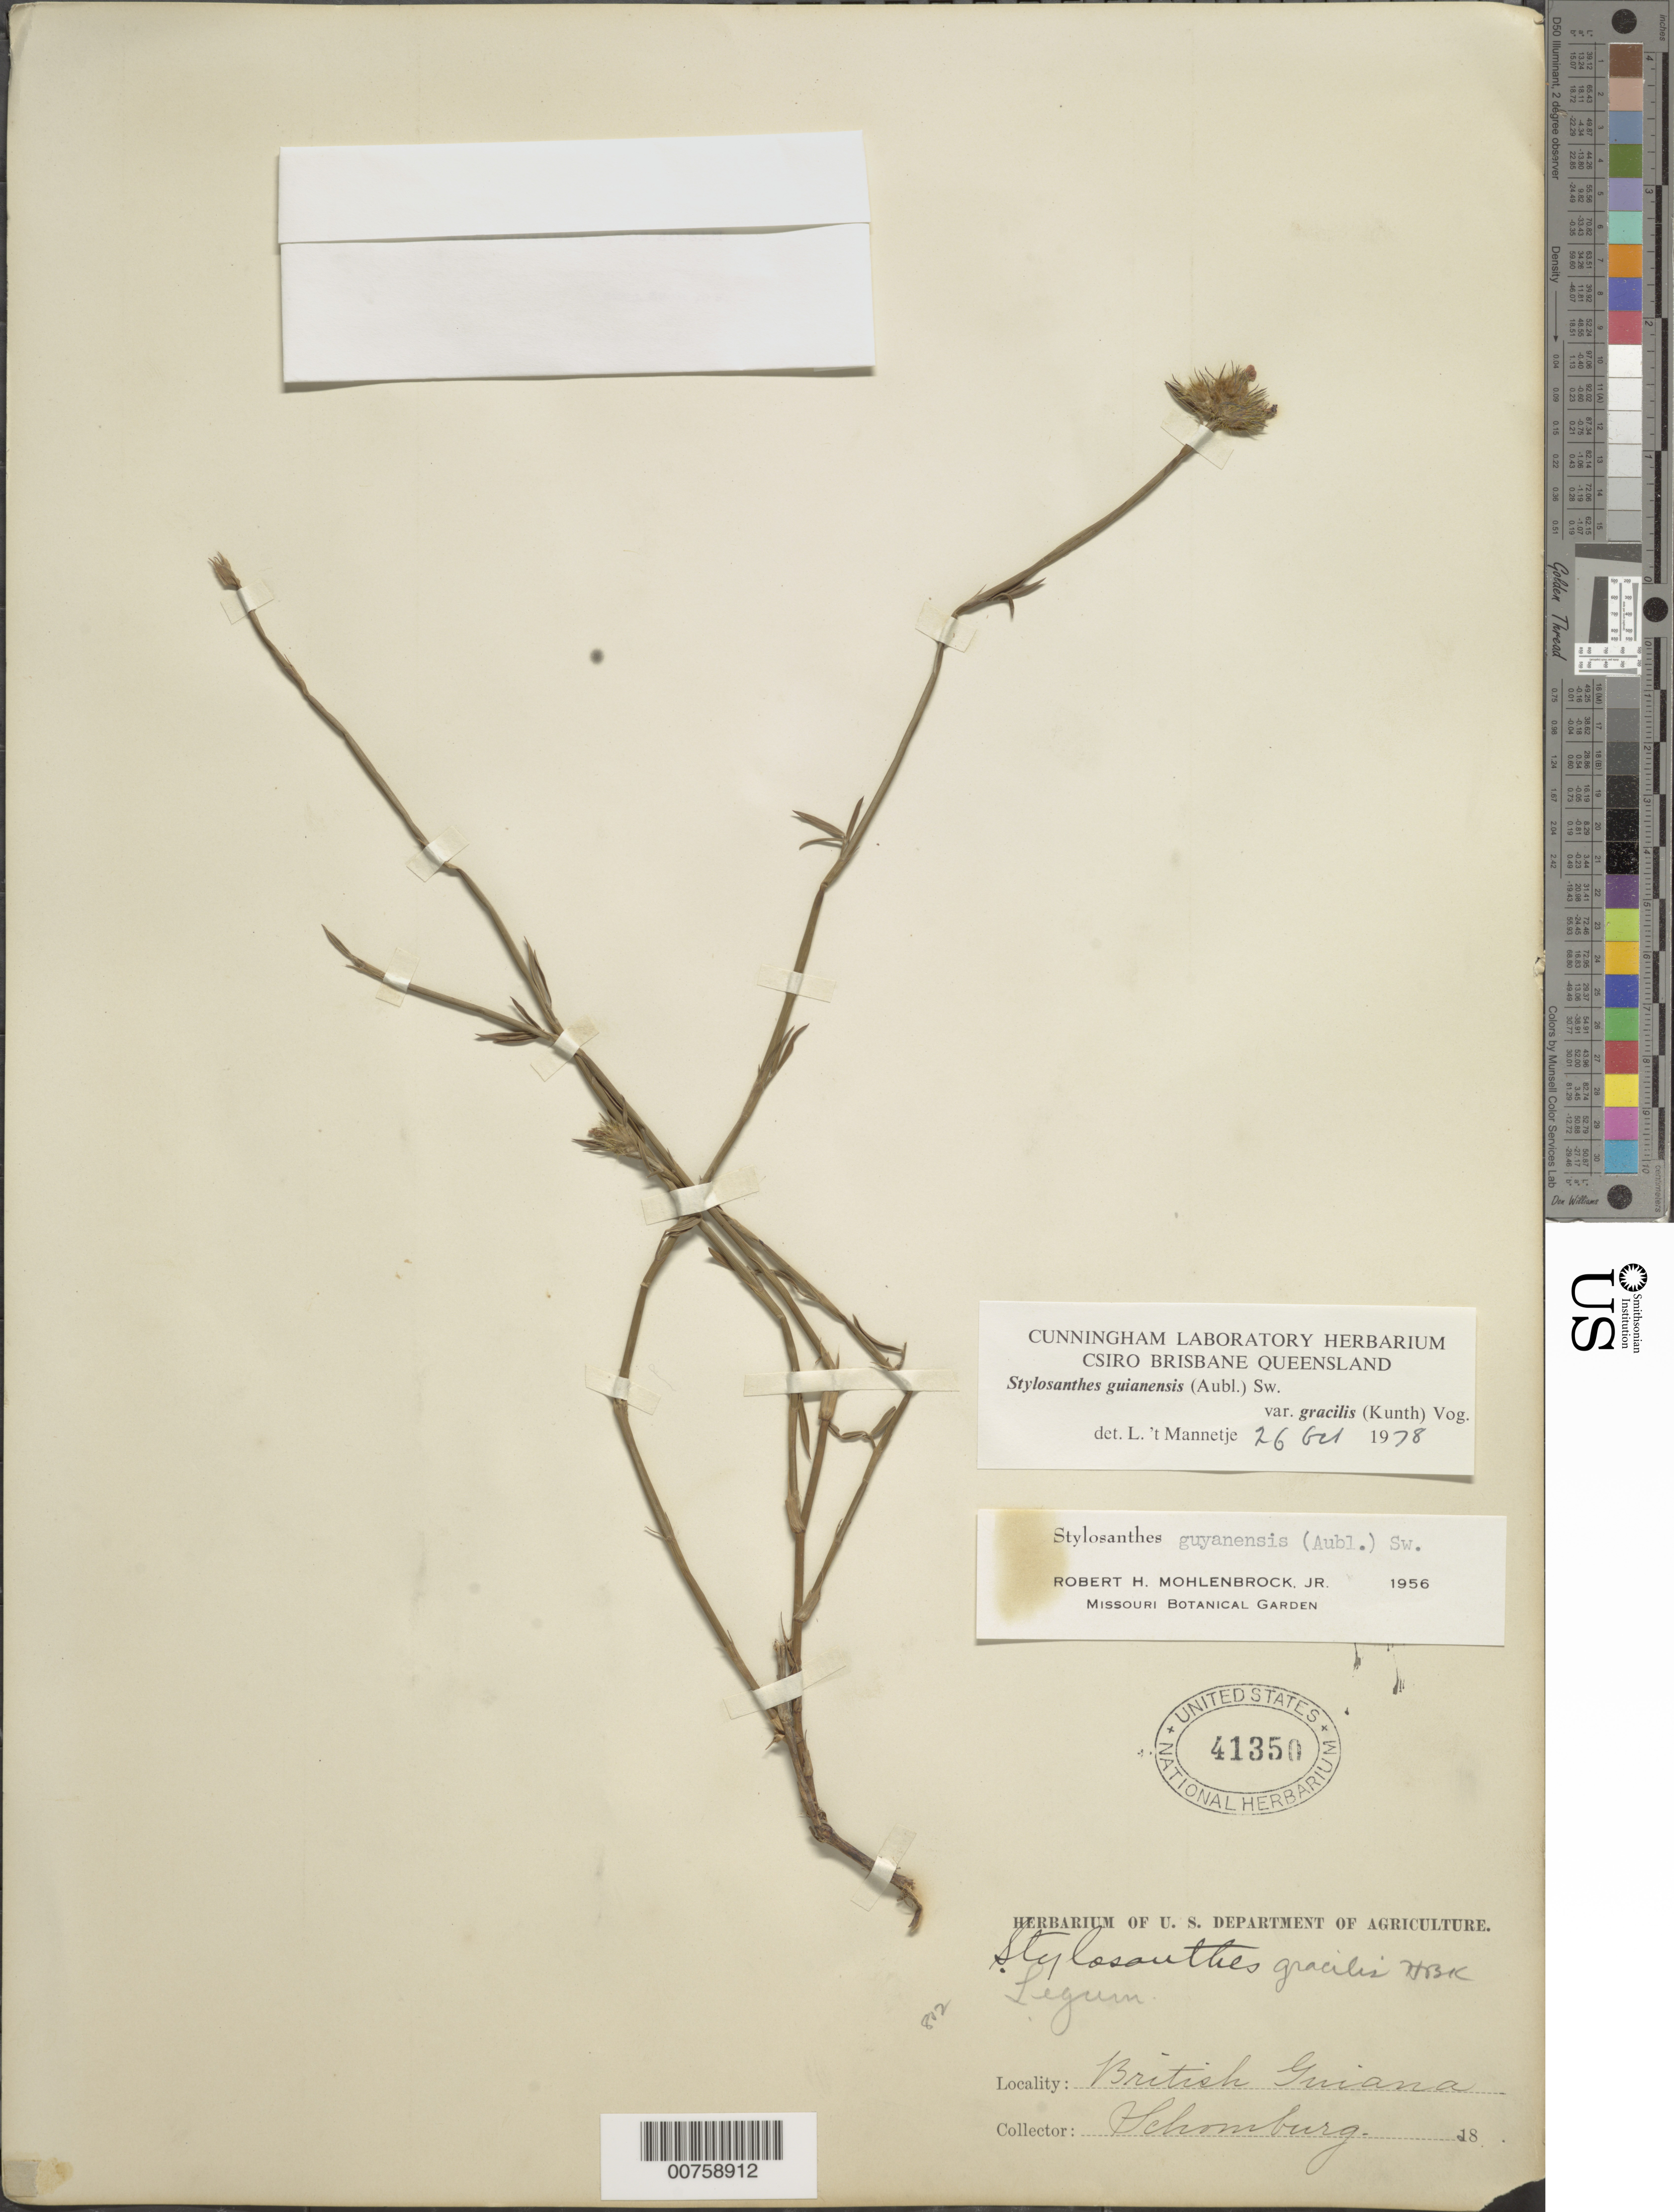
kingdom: Plantae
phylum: Tracheophyta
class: Magnoliopsida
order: Fabales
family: Fabaceae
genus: Stylosanthes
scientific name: Stylosanthes guianensis var. gracilis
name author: (Kunth) Vogel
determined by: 't Mannetje, Len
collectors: -- Schomburgk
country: Guyana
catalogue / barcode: US 41350